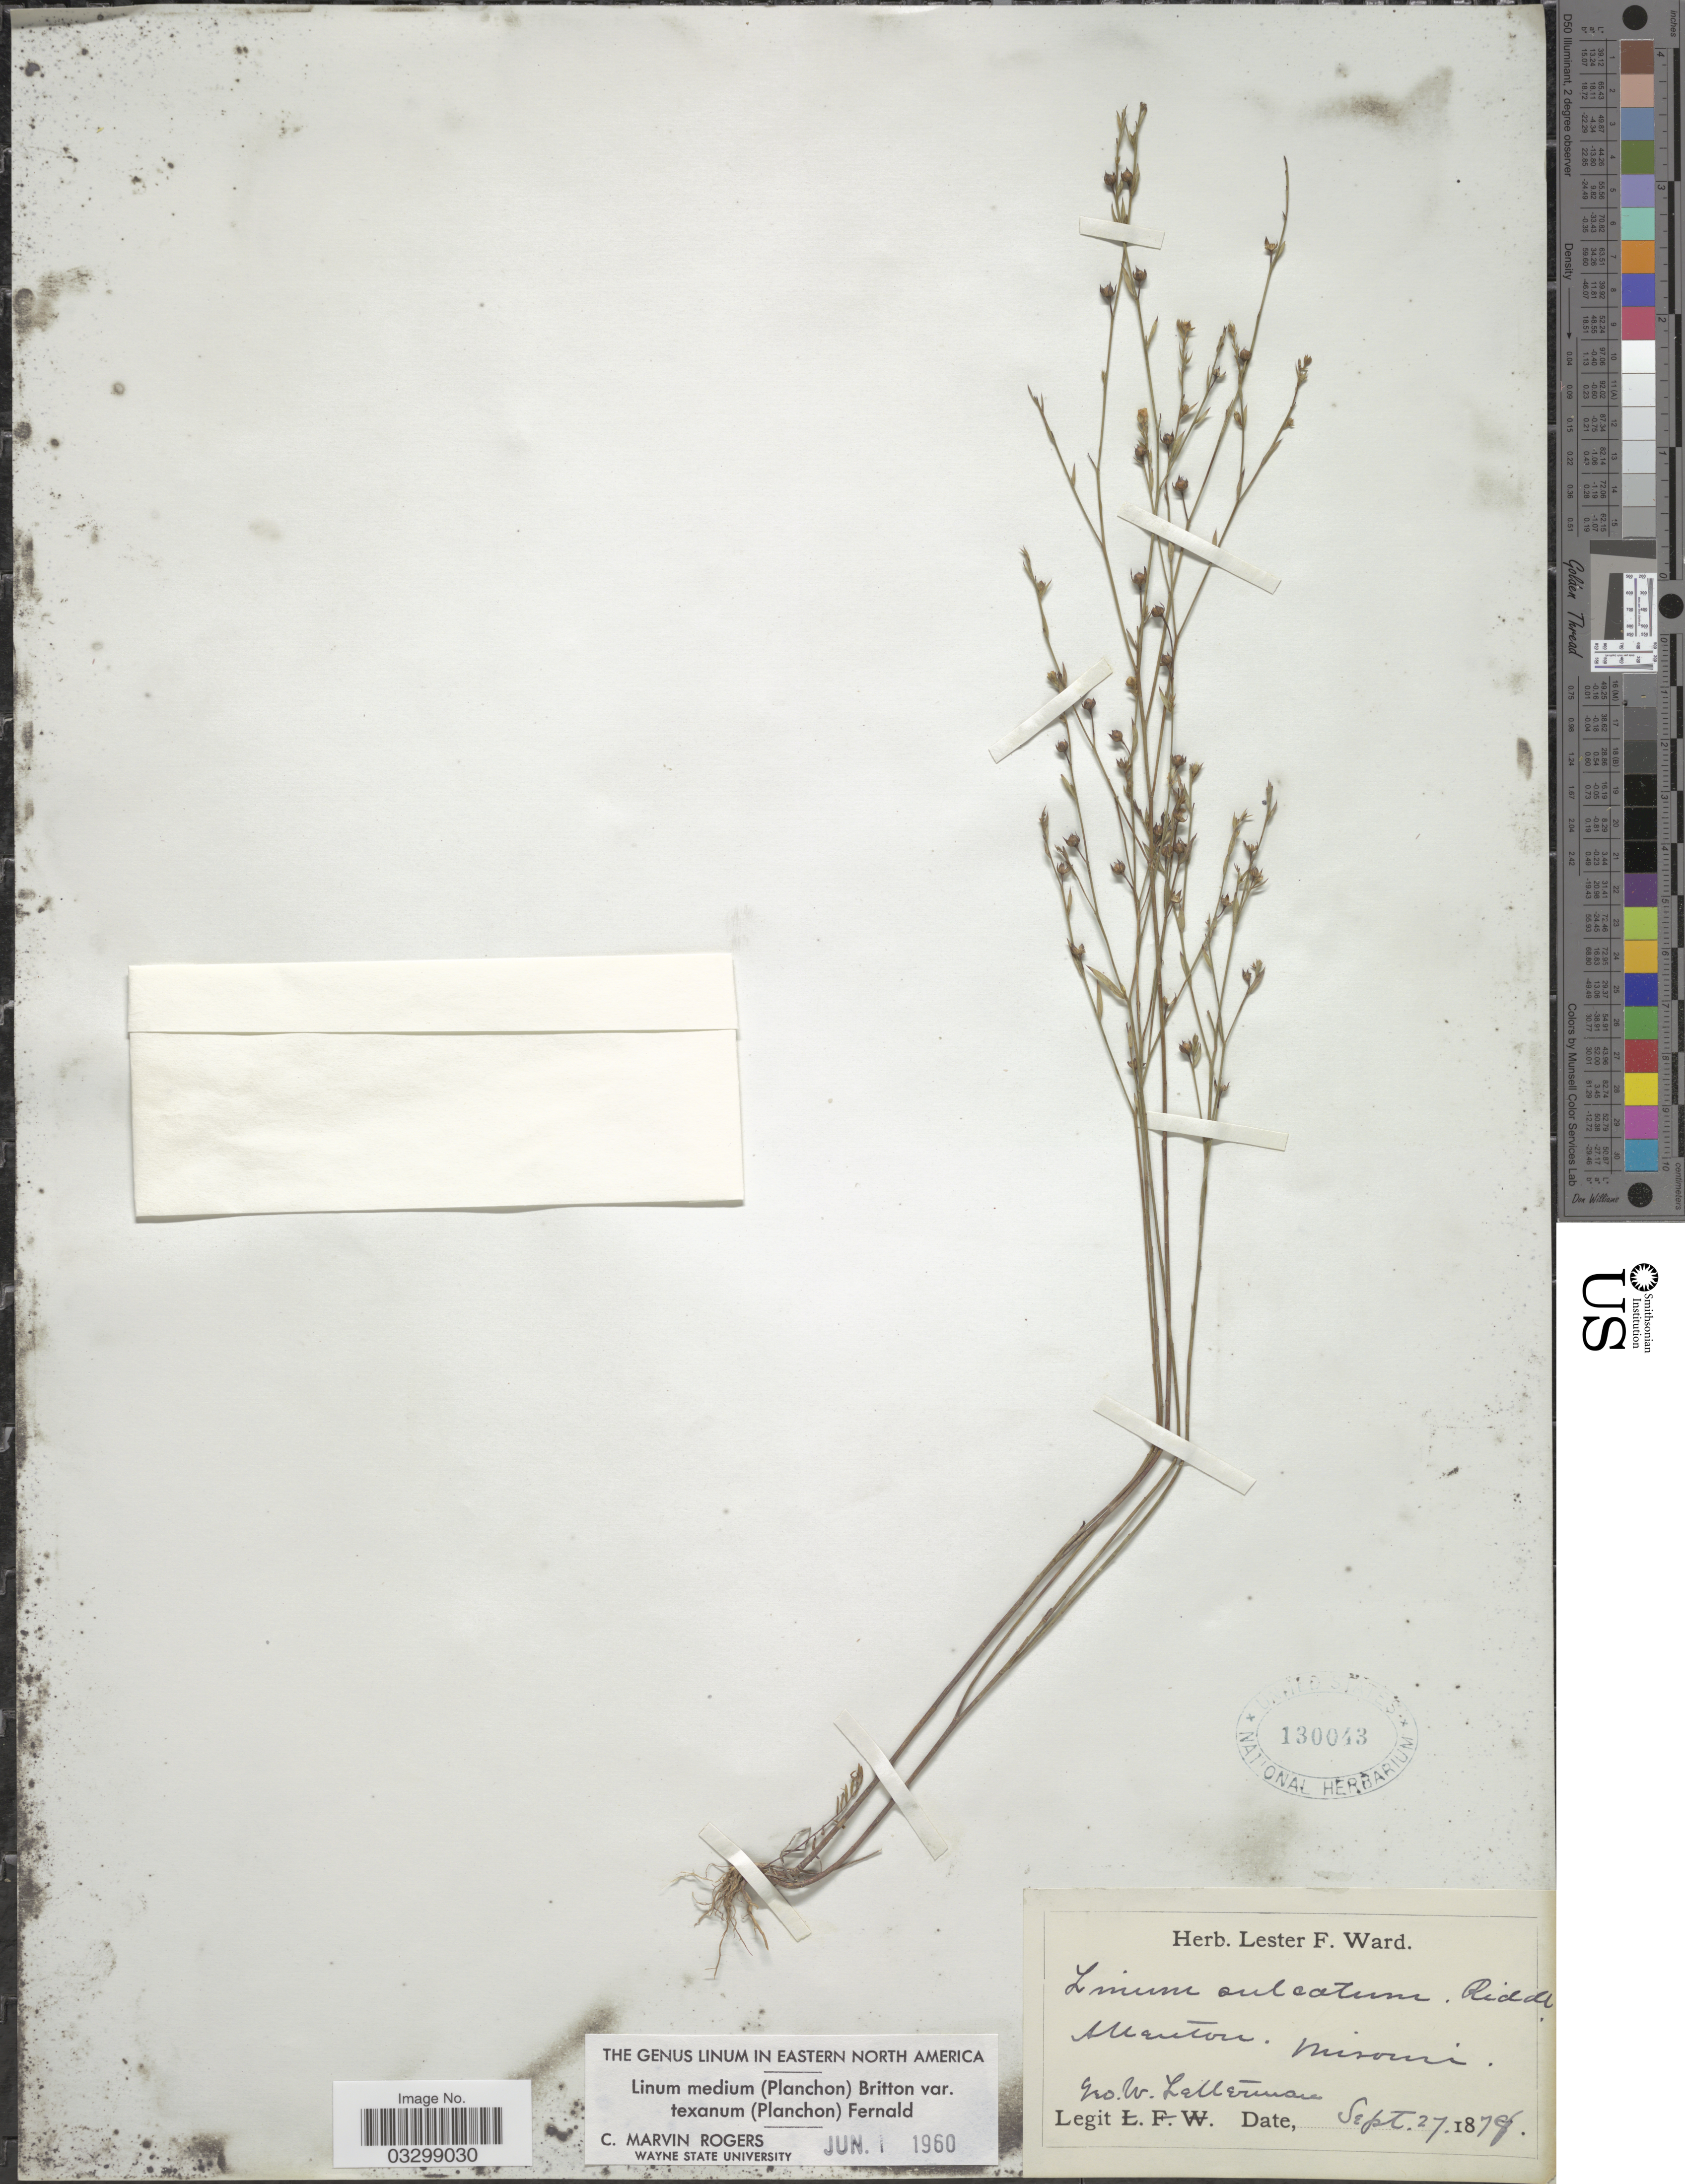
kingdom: Plantae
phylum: Tracheophyta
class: Magnoliopsida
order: Malpighiales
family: Linaceae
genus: Linum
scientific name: Linum medium var. texanum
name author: (Planch.) Fernald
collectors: G. W. Letterman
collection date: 1878-09-27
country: United States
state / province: Missouri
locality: Allenton.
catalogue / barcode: US 130043